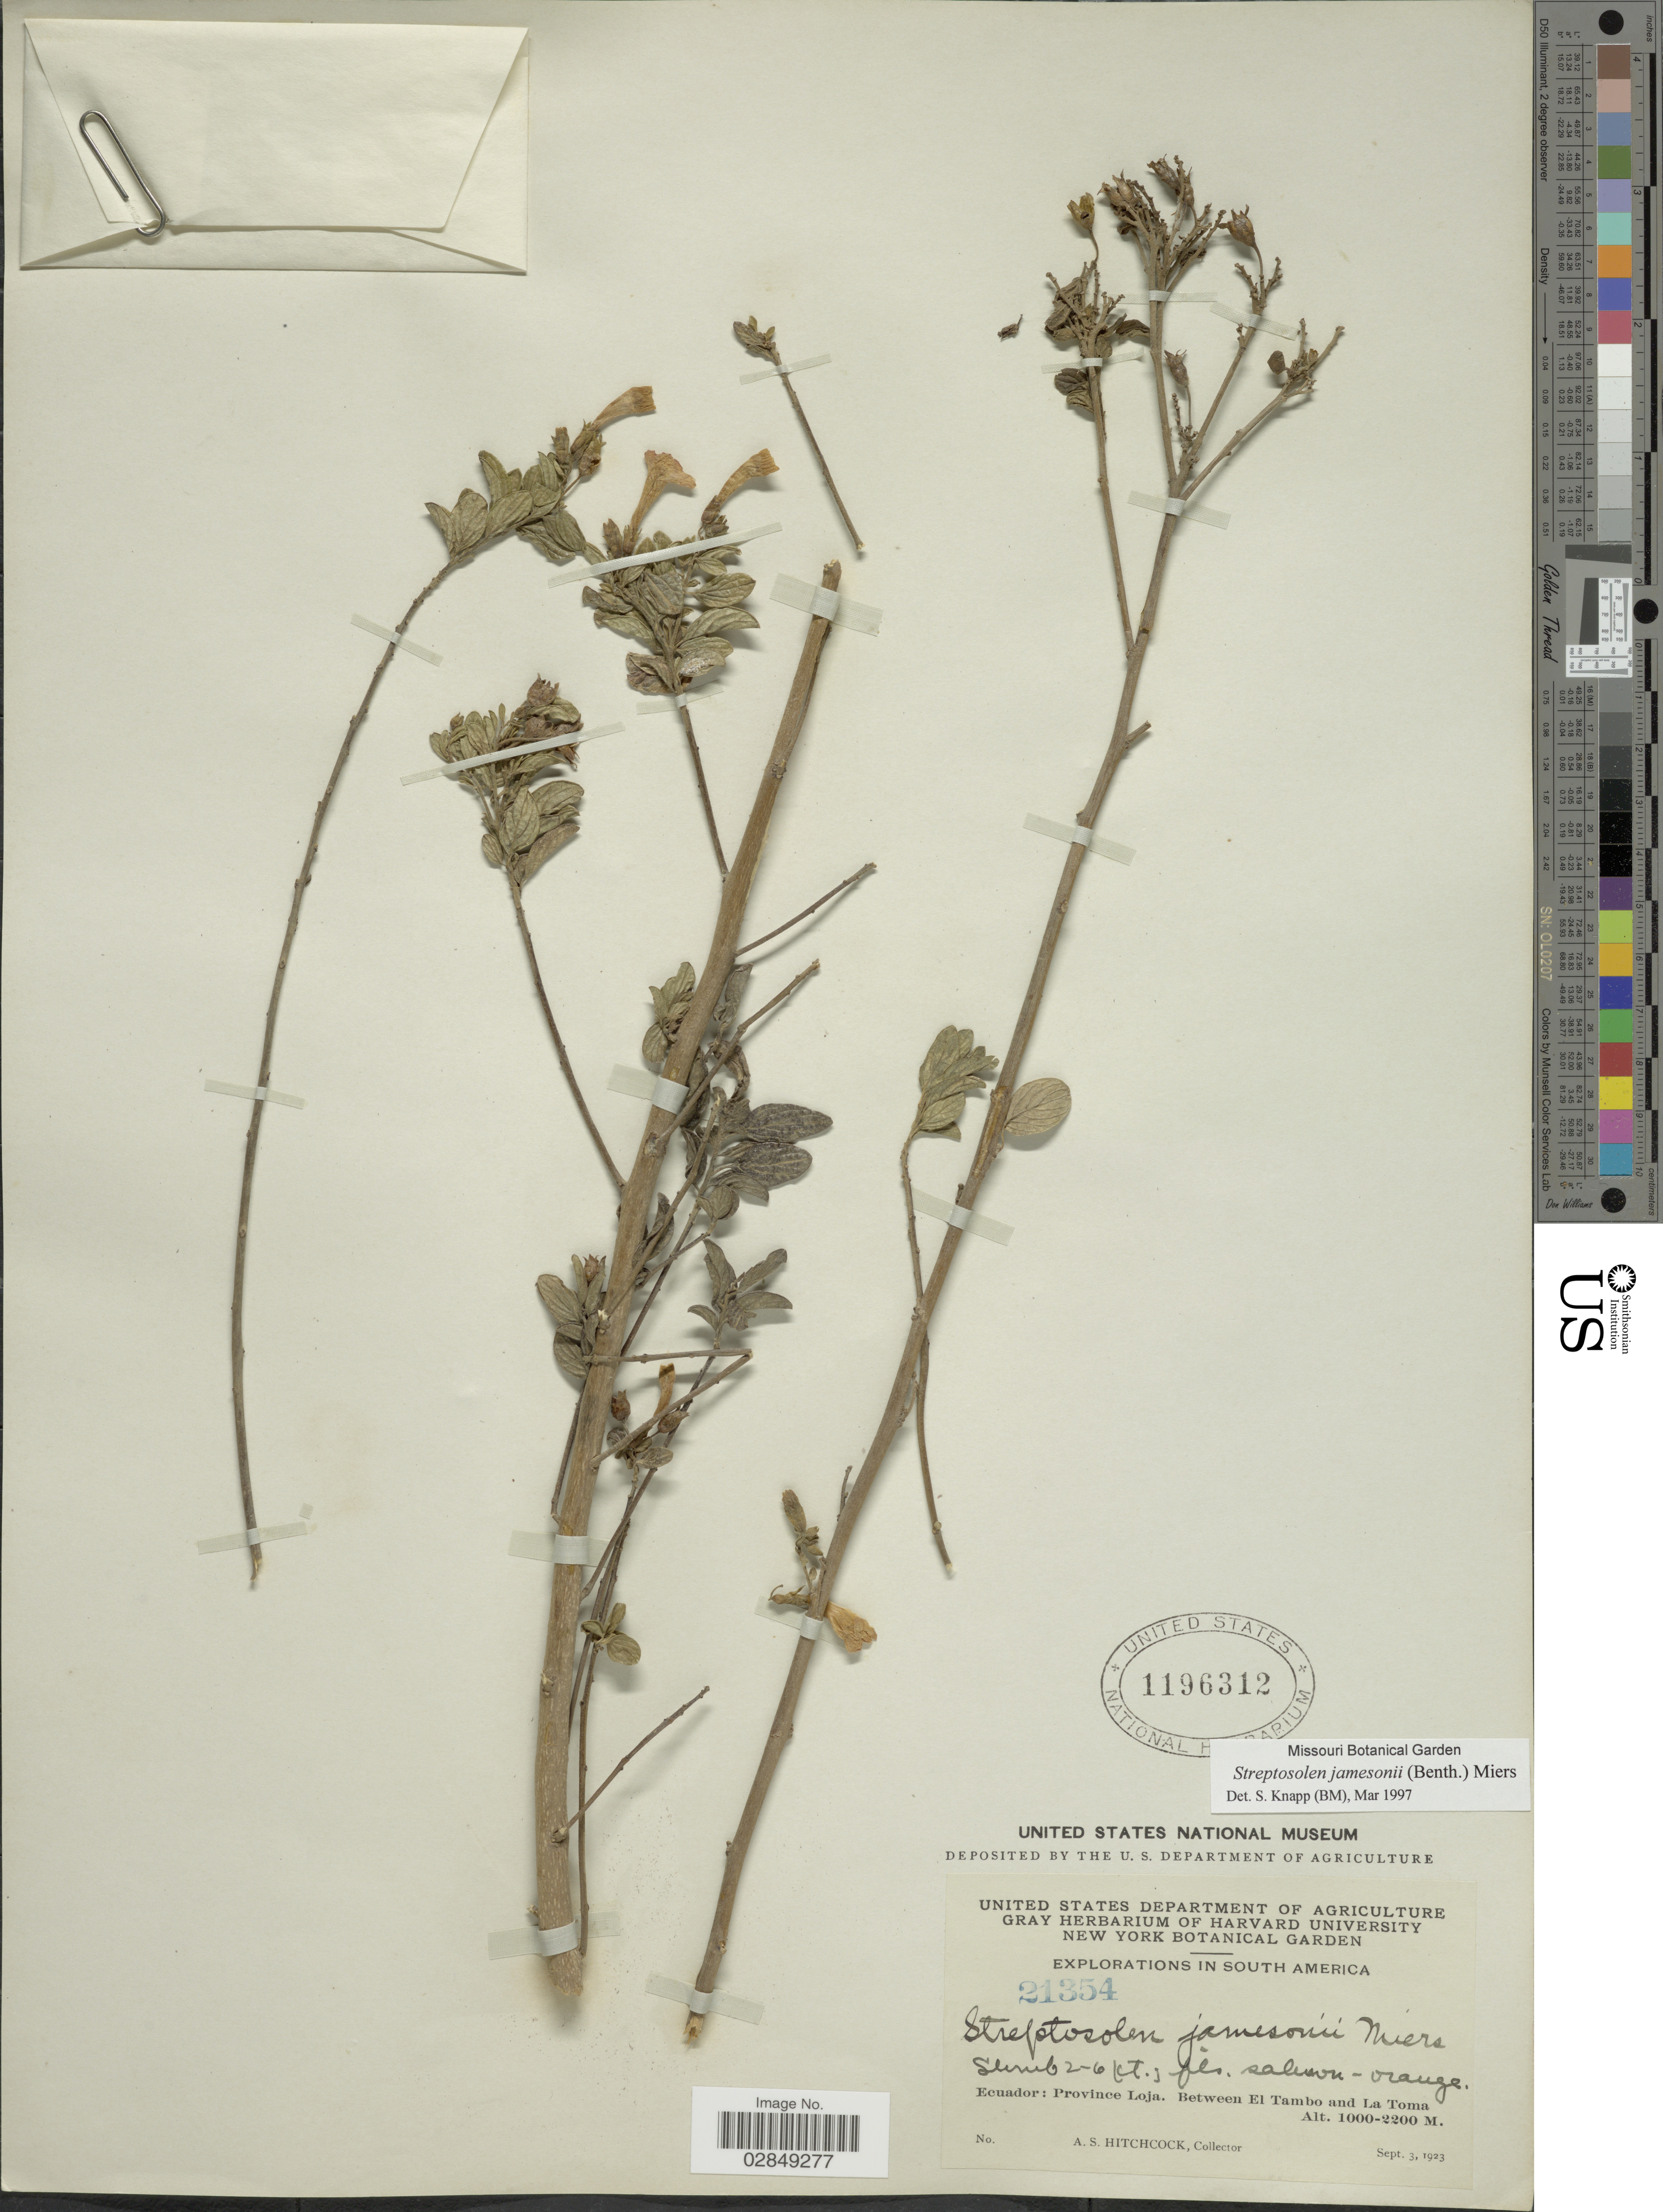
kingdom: Plantae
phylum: Tracheophyta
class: Magnoliopsida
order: Solanales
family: Solanaceae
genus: Streptosolen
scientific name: Streptosolen jamesonii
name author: (Benth.) Miers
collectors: A. S. Hitchcock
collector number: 21354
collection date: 1923-09-03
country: Ecuador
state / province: Loja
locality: Between El Tambo and La Toma.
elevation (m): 1000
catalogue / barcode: US 1196312